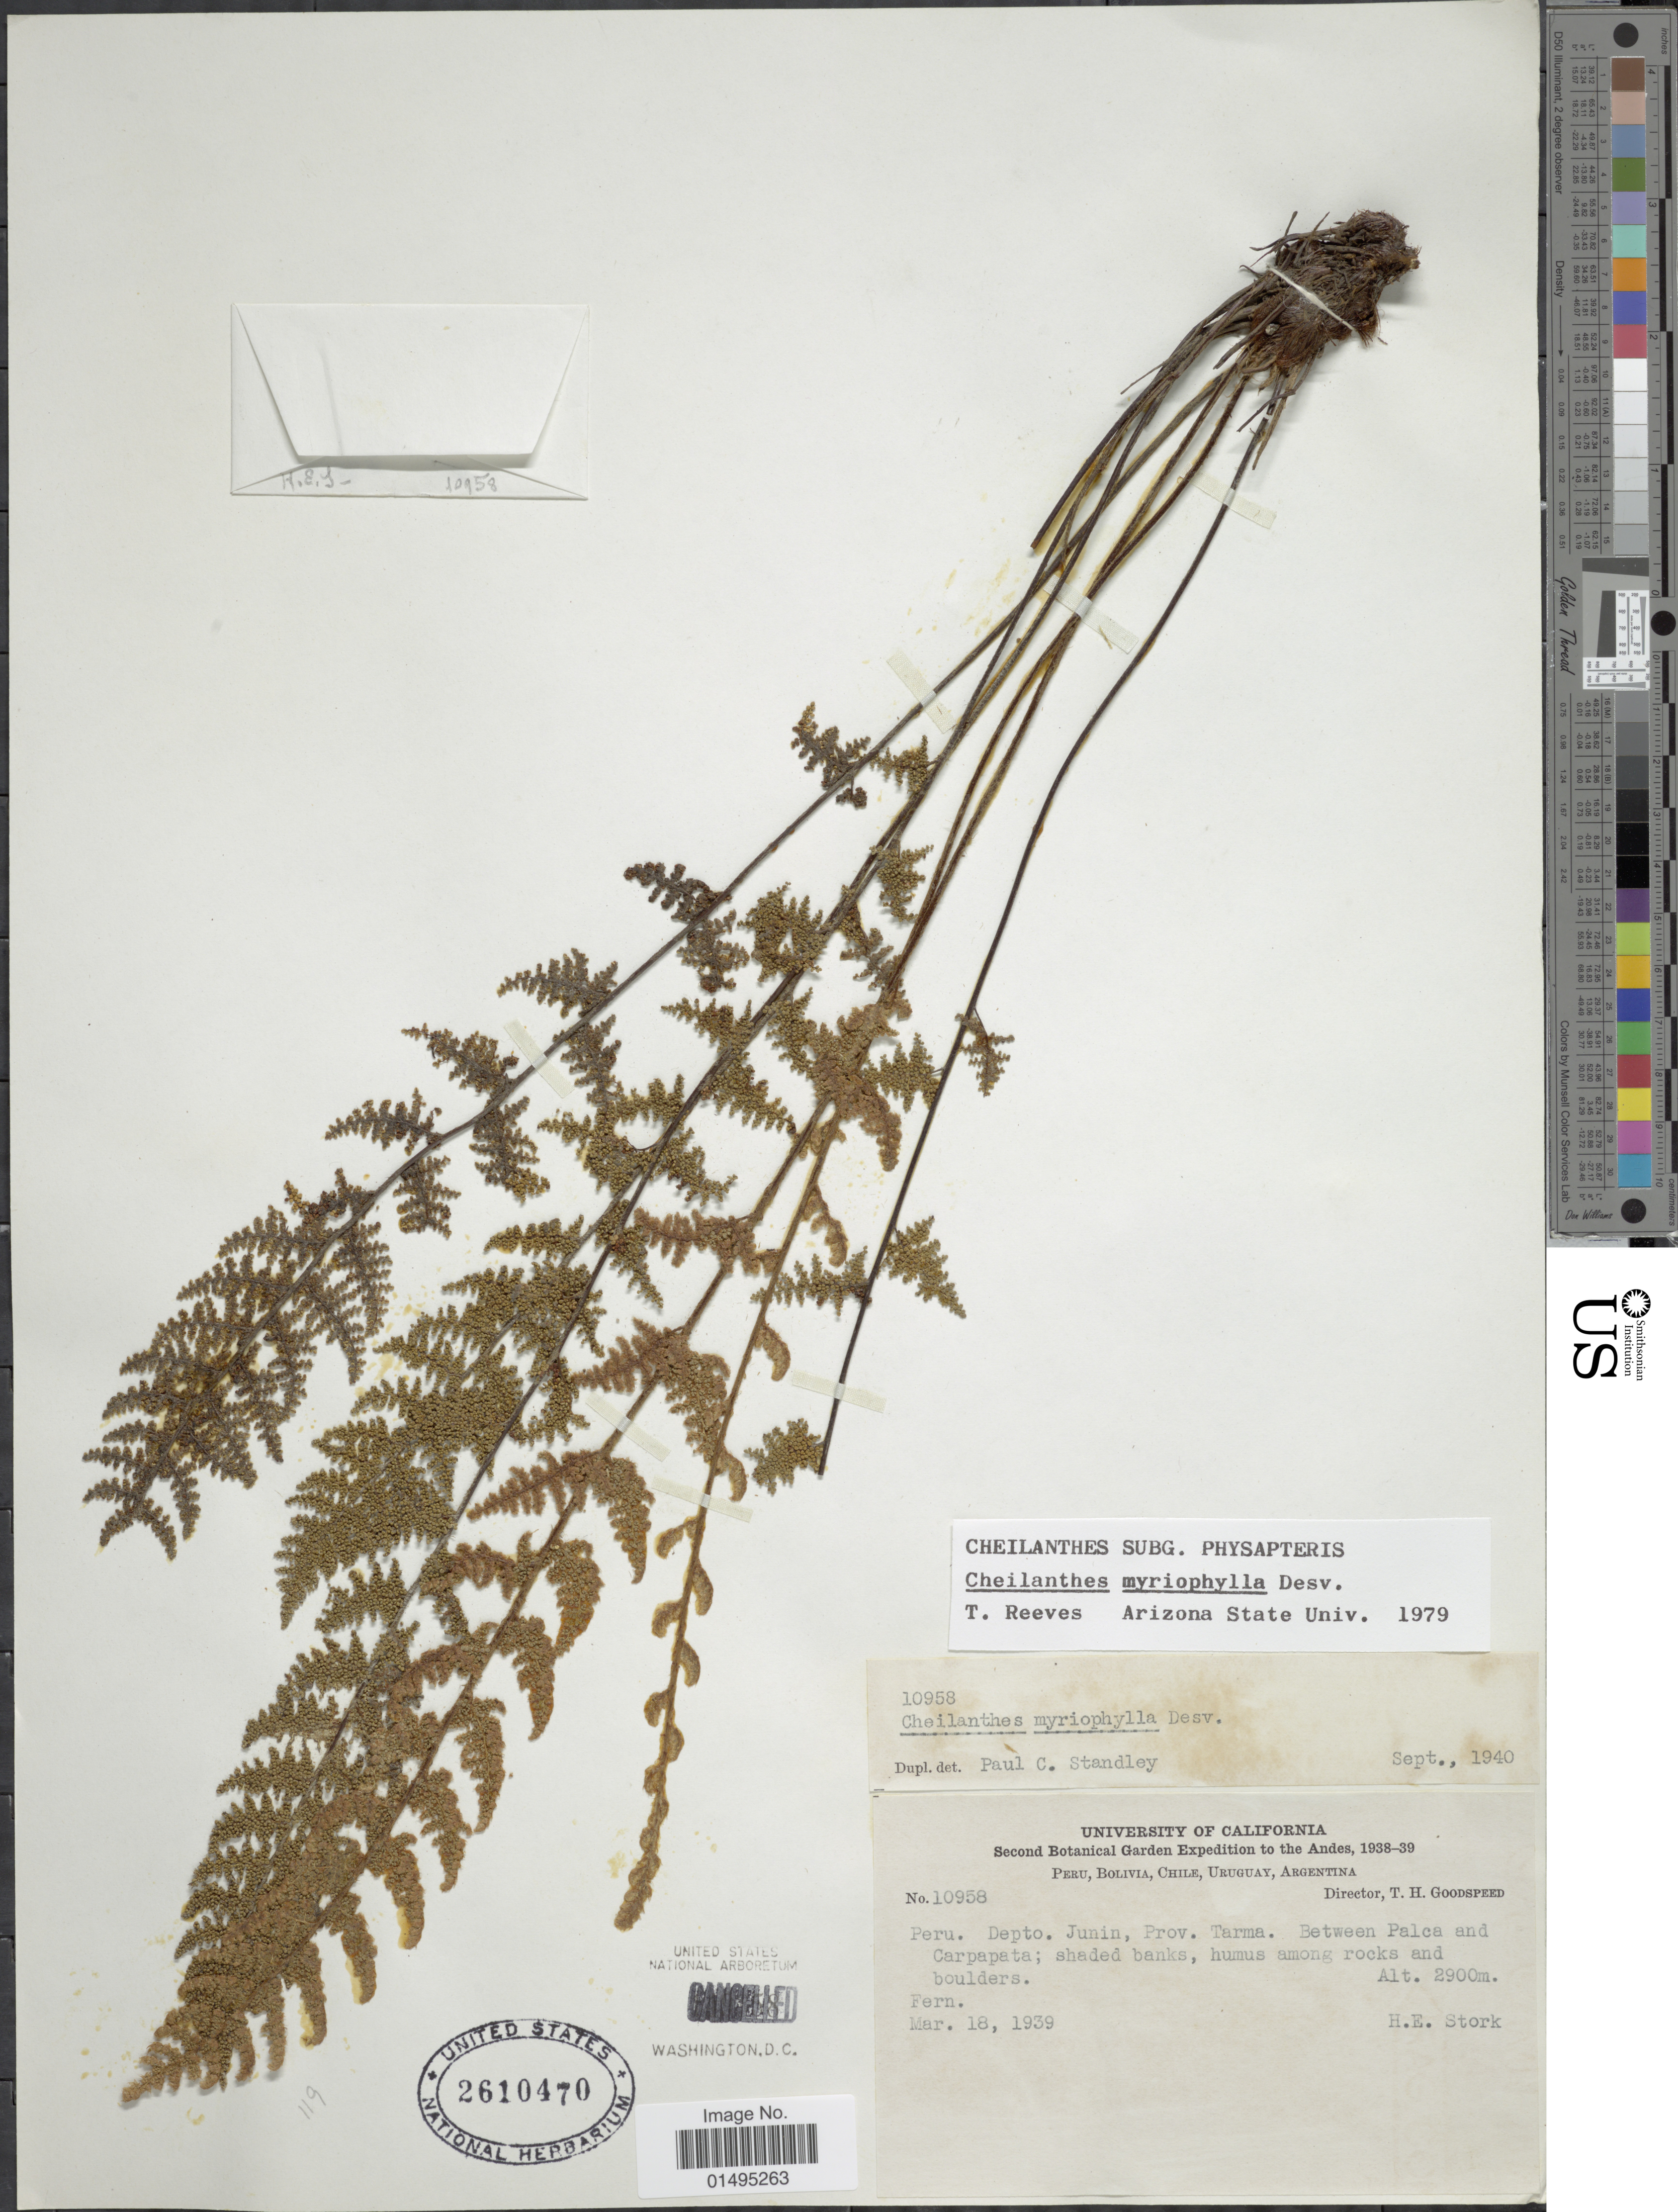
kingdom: Plantae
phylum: Tracheophyta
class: Polypodiopsida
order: Polypodiales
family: Pteridaceae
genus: Myriopteris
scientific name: Myriopteris myriophylla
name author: (Desv.) J. Sm.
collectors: H. E. Stork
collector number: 10958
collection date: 1939-03-18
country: Peru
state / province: Junín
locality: Peru. Depto. Junin, Prov. Tarma. Between Palca and Carpapapeta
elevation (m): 2900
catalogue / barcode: US 2610470